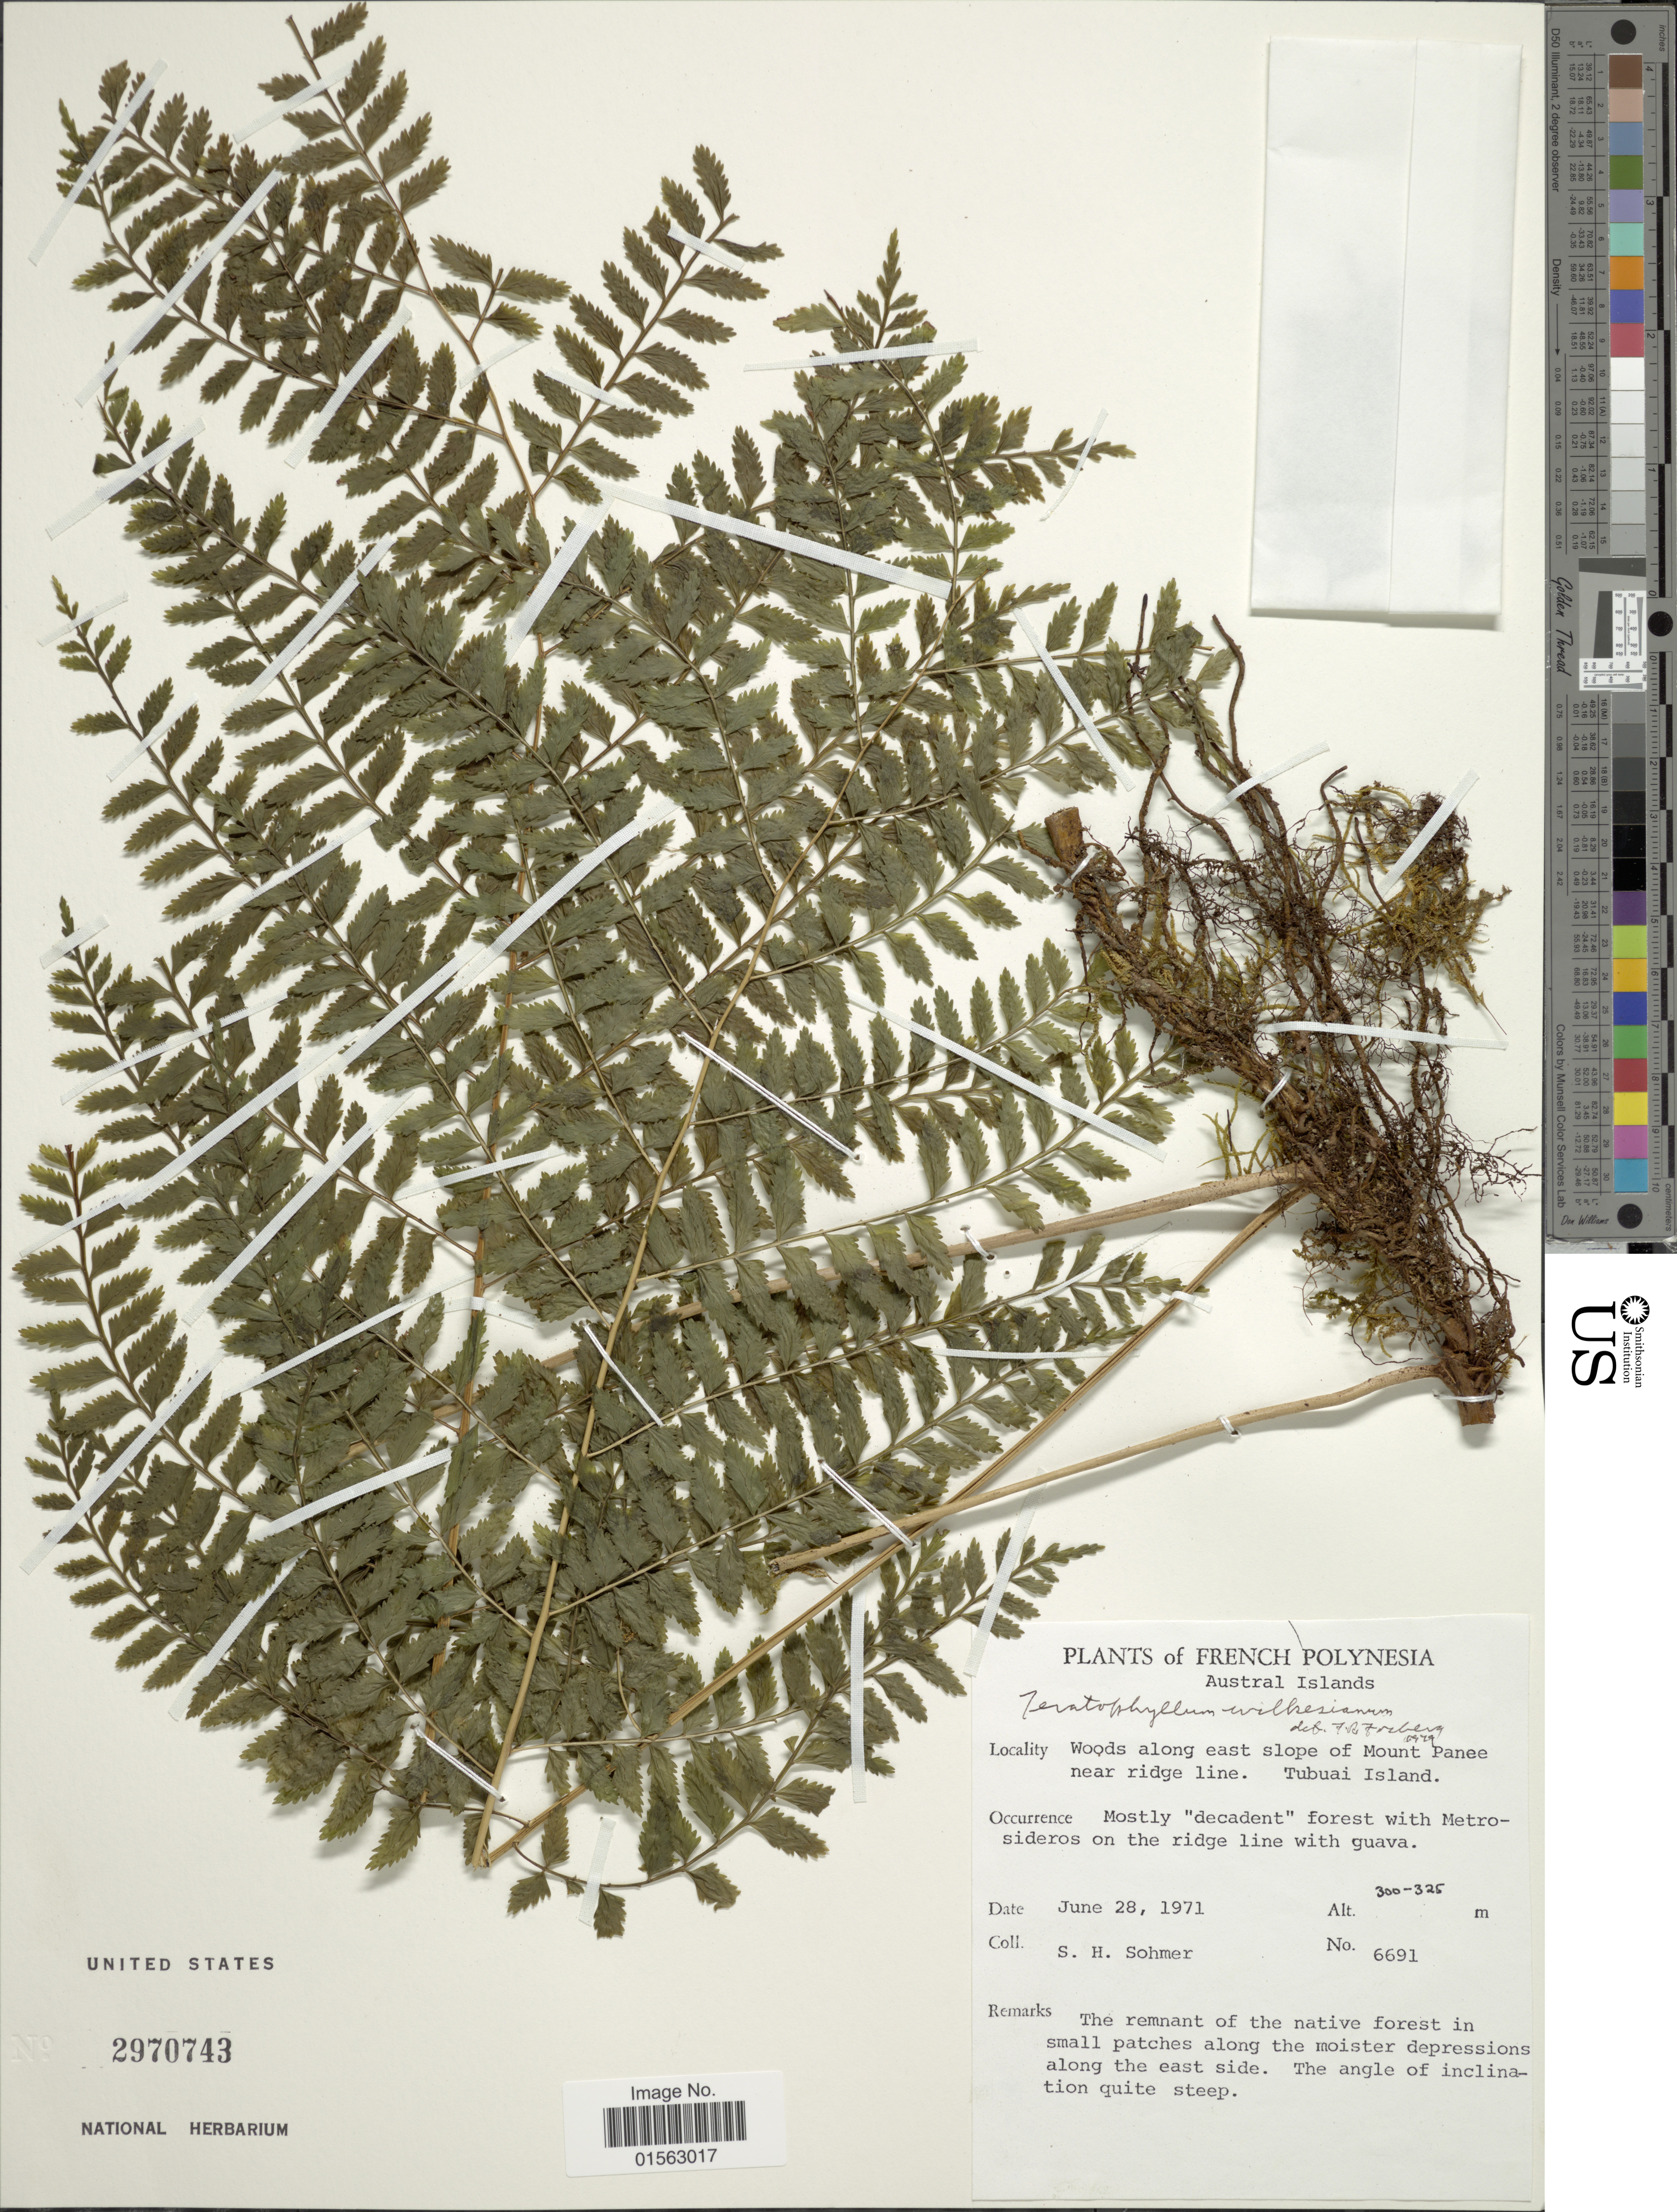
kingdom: Plantae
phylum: Tracheophyta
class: Polypodiopsida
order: Polypodiales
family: Dryopteridaceae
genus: Teratophyllum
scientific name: Teratophyllum wilkesianum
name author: (Brack.) Holttum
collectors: S. H. Sohmer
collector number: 6691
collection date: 1971-06-28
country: French Polynesia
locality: French Polynesia, Austral Islands, woods along east slope of Mount Panee near ridge line, Tubuai Island, mostly "decadent"forest with Metrosideros on the ridge line with guava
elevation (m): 300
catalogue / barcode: US 2970743